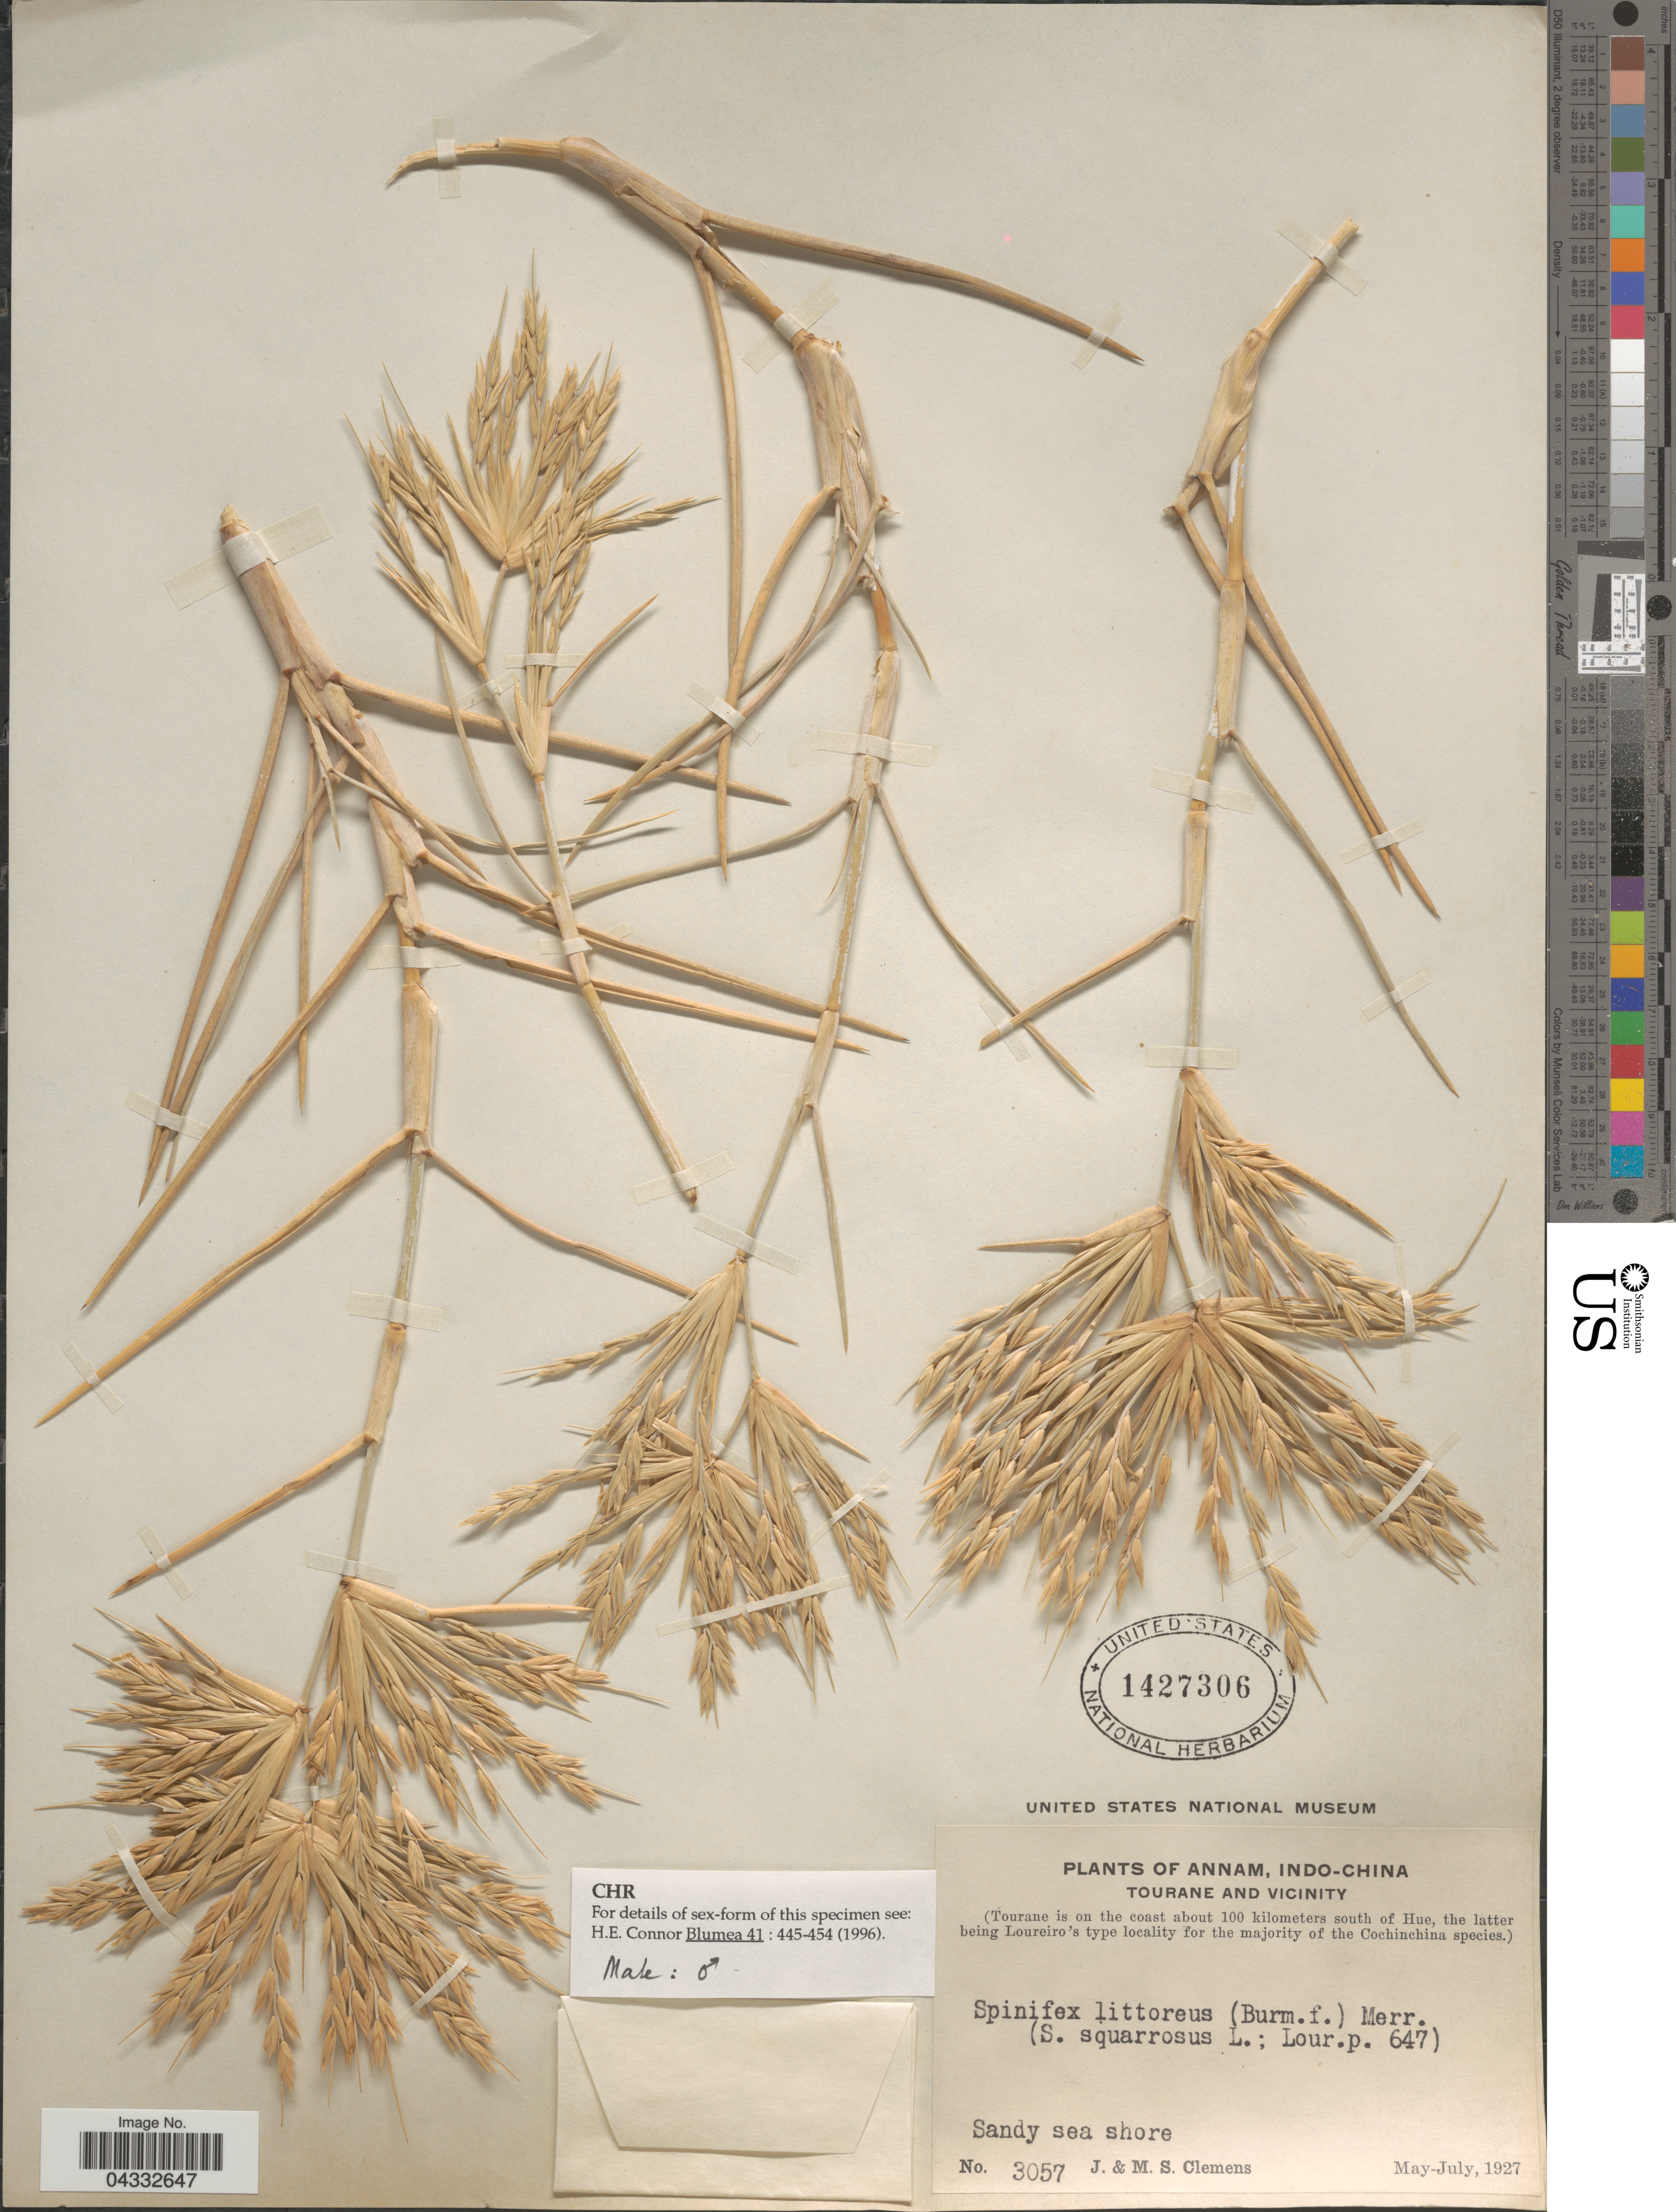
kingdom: Plantae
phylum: Tracheophyta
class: Liliopsida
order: Poales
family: Poaceae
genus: Spinifex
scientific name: Spinifex littoreus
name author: (Burm. f.) Merr.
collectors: J. Clemens & M. S. Clemens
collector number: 3057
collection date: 1927-05/1927-07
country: Vietnam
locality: Annam, Indo-China. Tourane and vicinity. (Tourane is on the coast about 100 kilometers south of Hue). Sandy sea shore.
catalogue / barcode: US 1427306